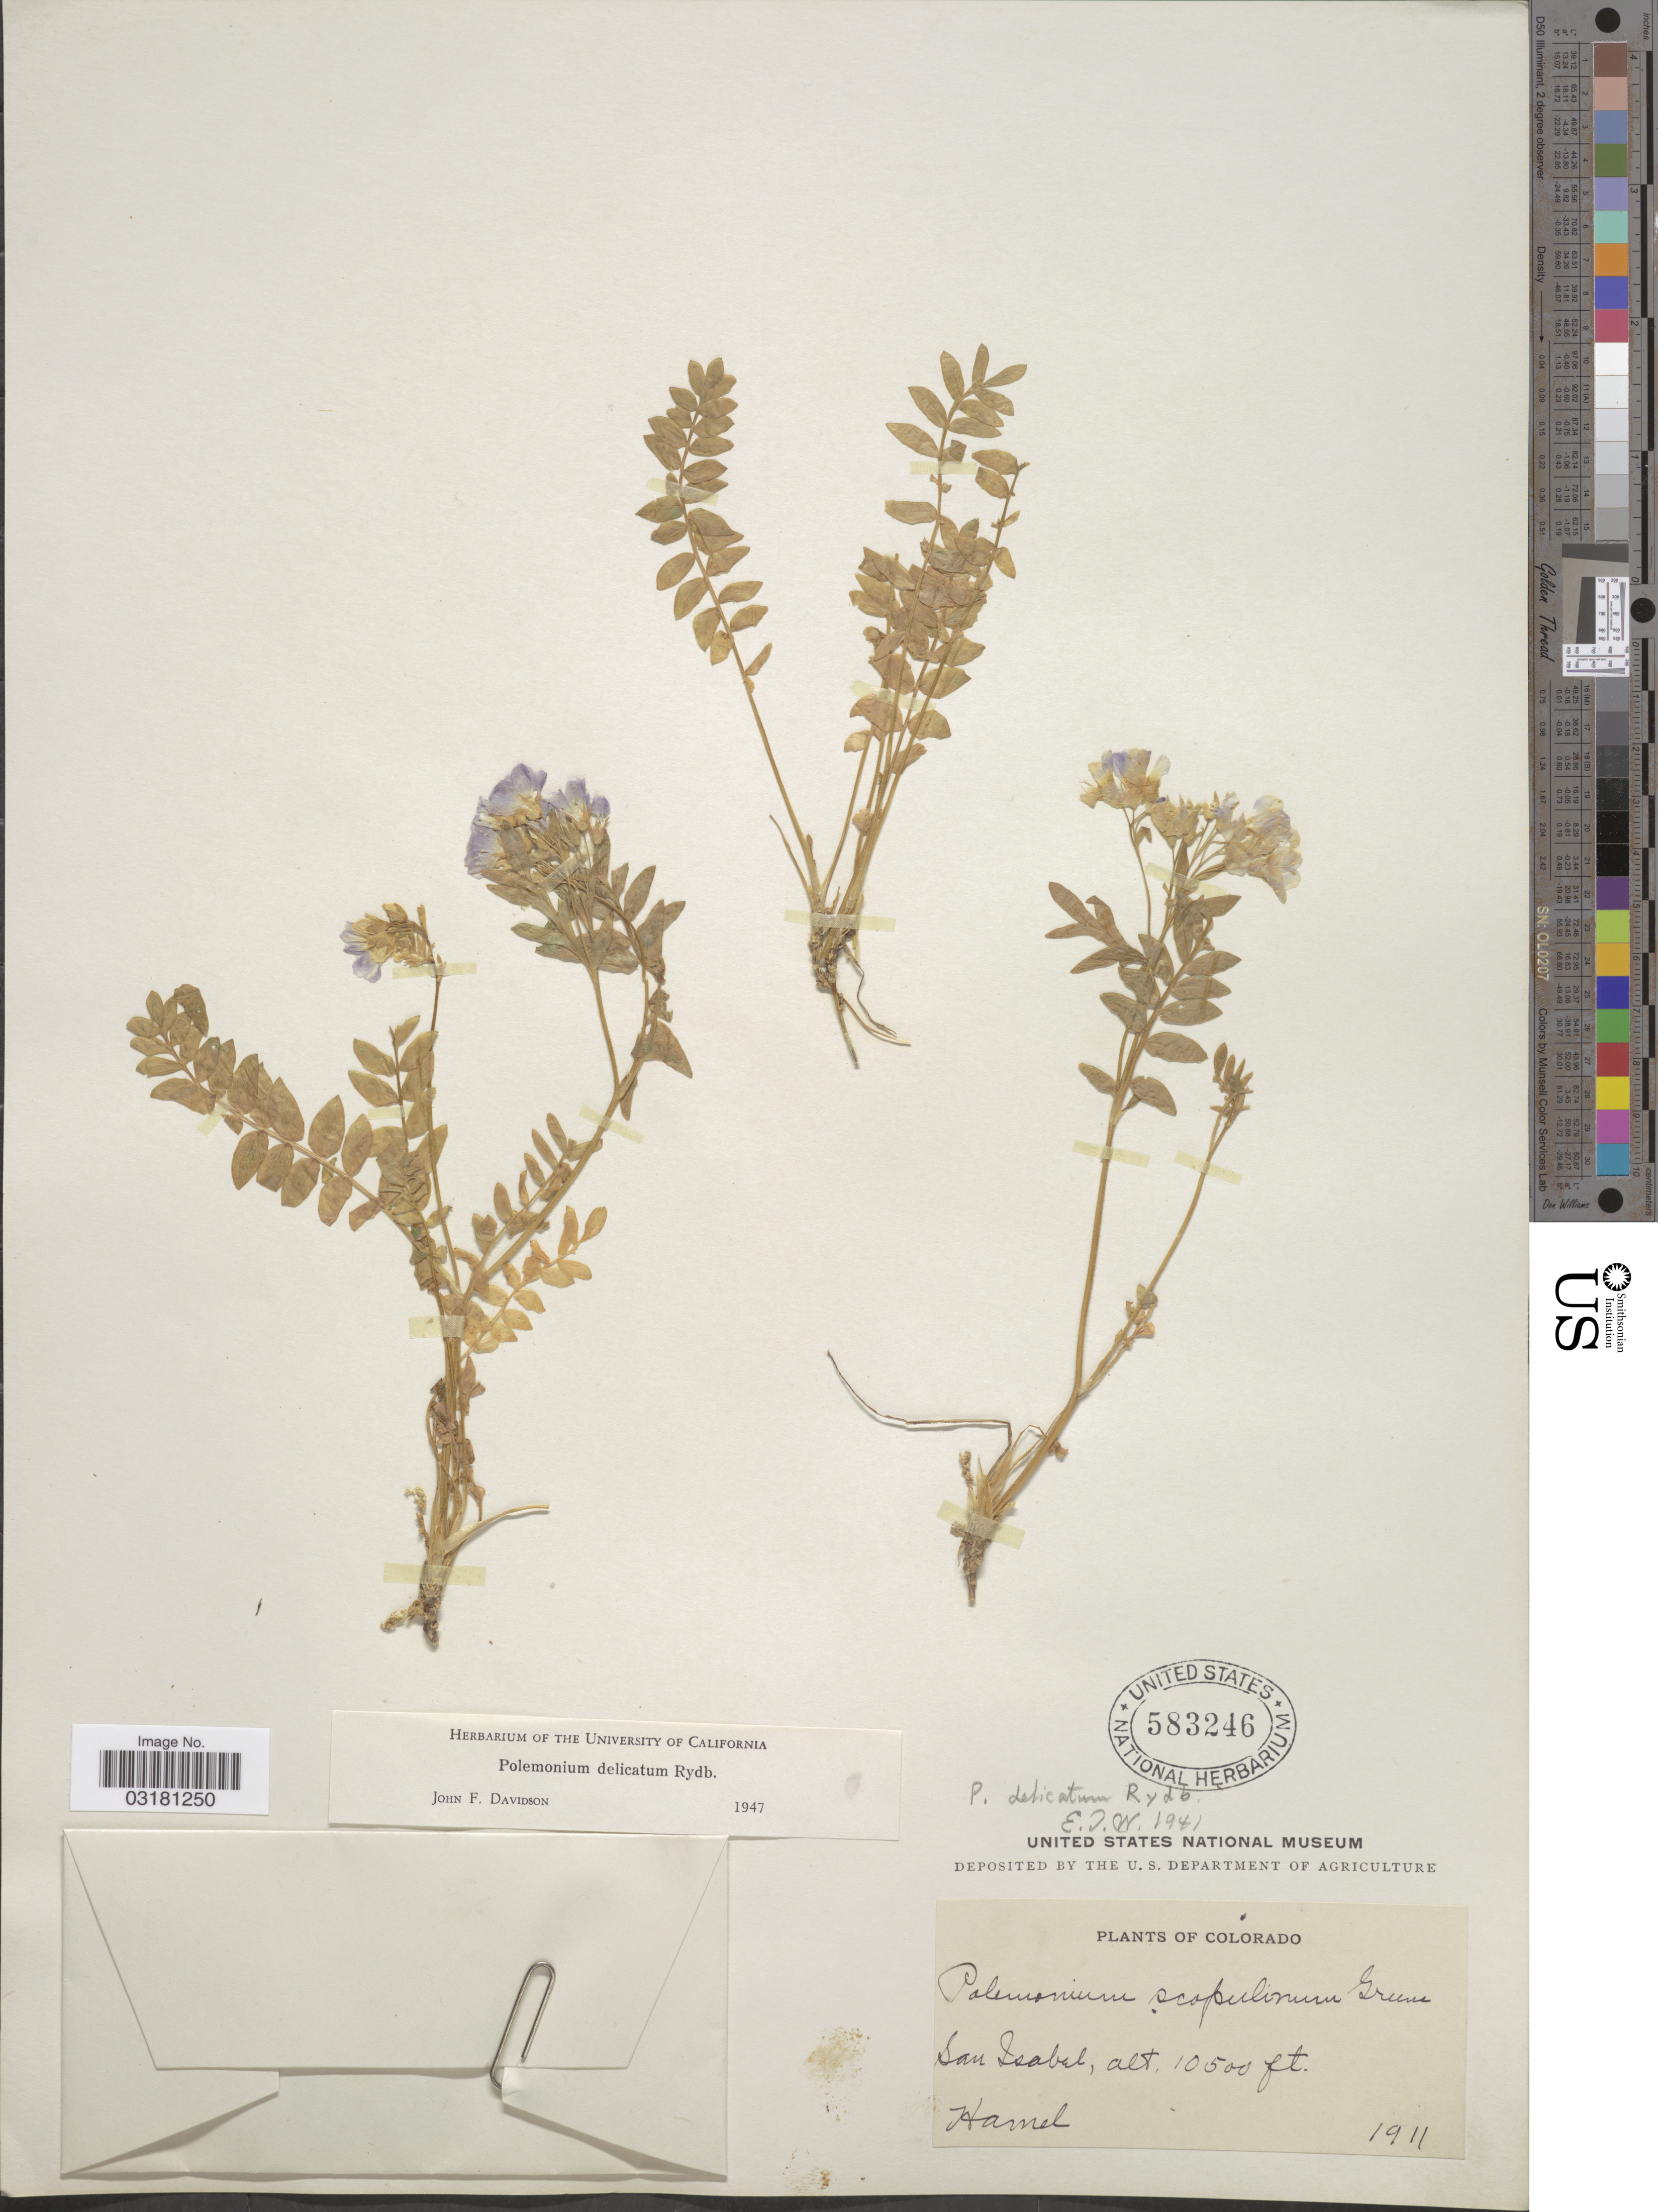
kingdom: Plantae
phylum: Tracheophyta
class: Magnoliopsida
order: Ericales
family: Polemoniaceae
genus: Polemonium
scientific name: Polemonium delicatum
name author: Rydb.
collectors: -. Hamel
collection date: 1911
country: United States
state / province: Colorado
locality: San Isabel.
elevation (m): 3200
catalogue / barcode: US 583246